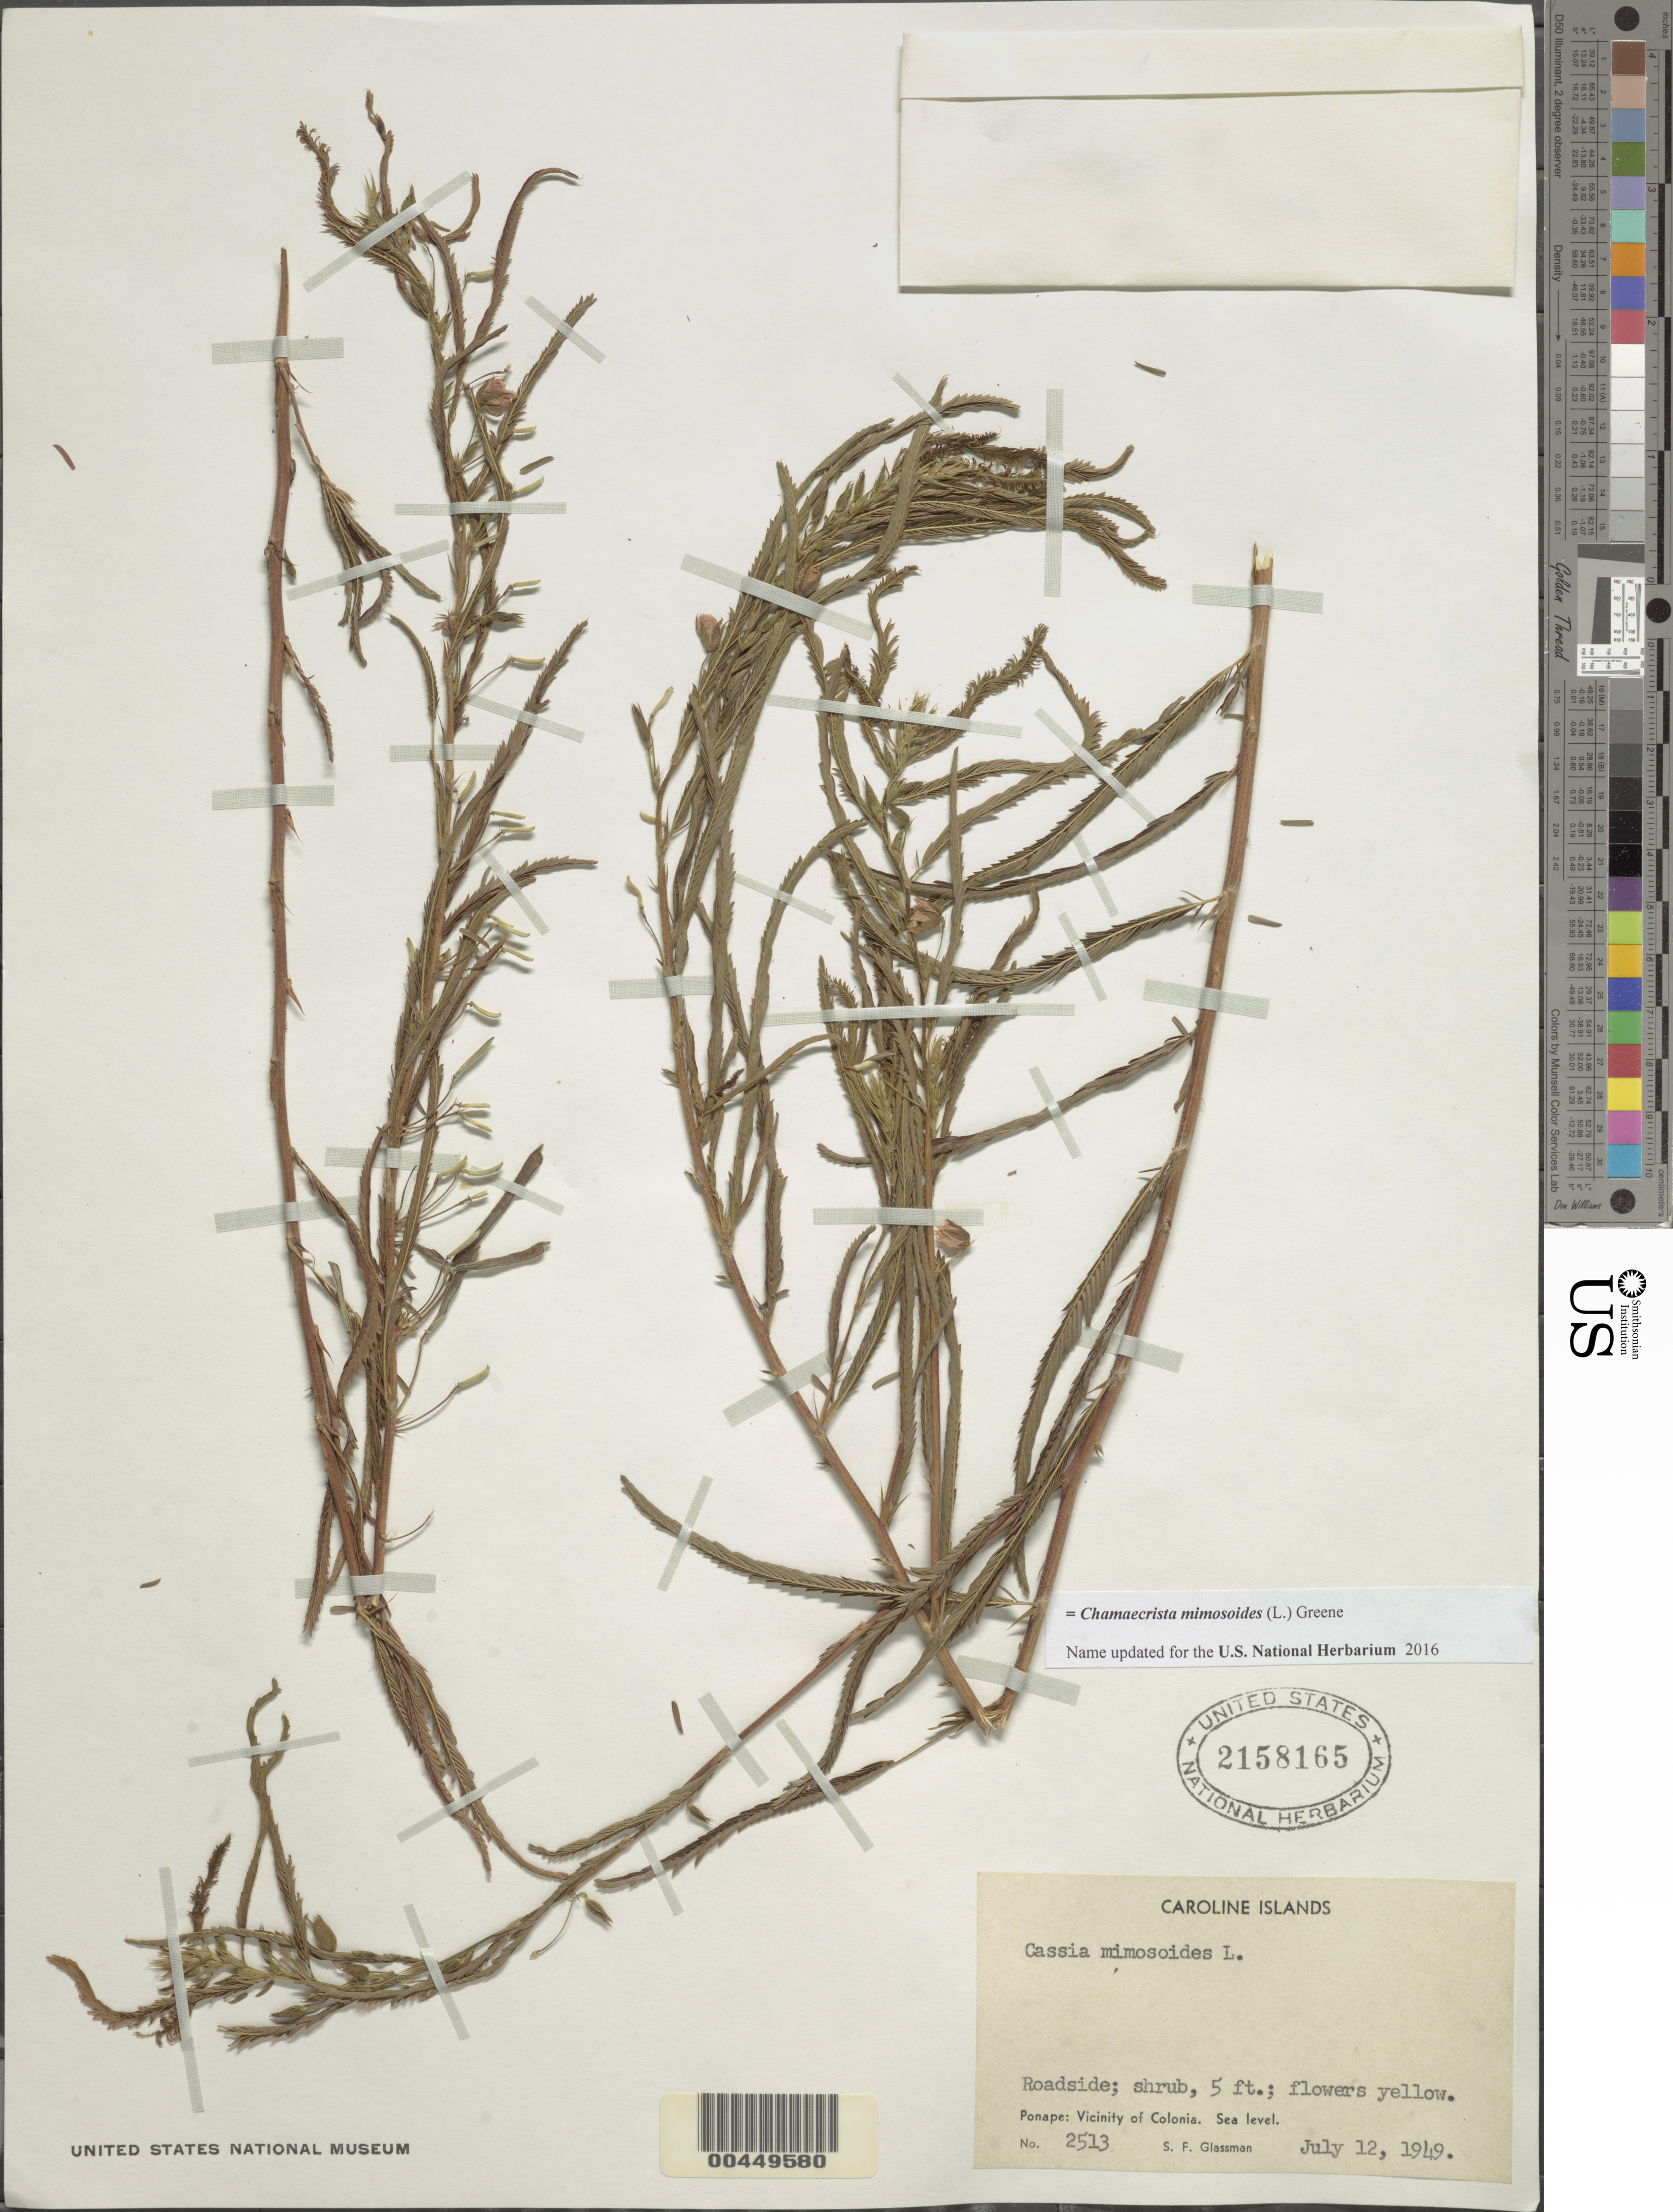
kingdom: Plantae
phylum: Tracheophyta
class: Magnoliopsida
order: Fabales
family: Fabaceae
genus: Chamaecrista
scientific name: Chamaecrista mimosoides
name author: (L.) Greene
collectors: S. F. Glassman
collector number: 2513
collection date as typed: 12 Jul 1949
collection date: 1949-07-12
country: Micronesia, Federated States of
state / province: Pohnpei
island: Pohnpei [Ponape]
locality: Colonia [Kolonia]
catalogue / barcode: US 2158165